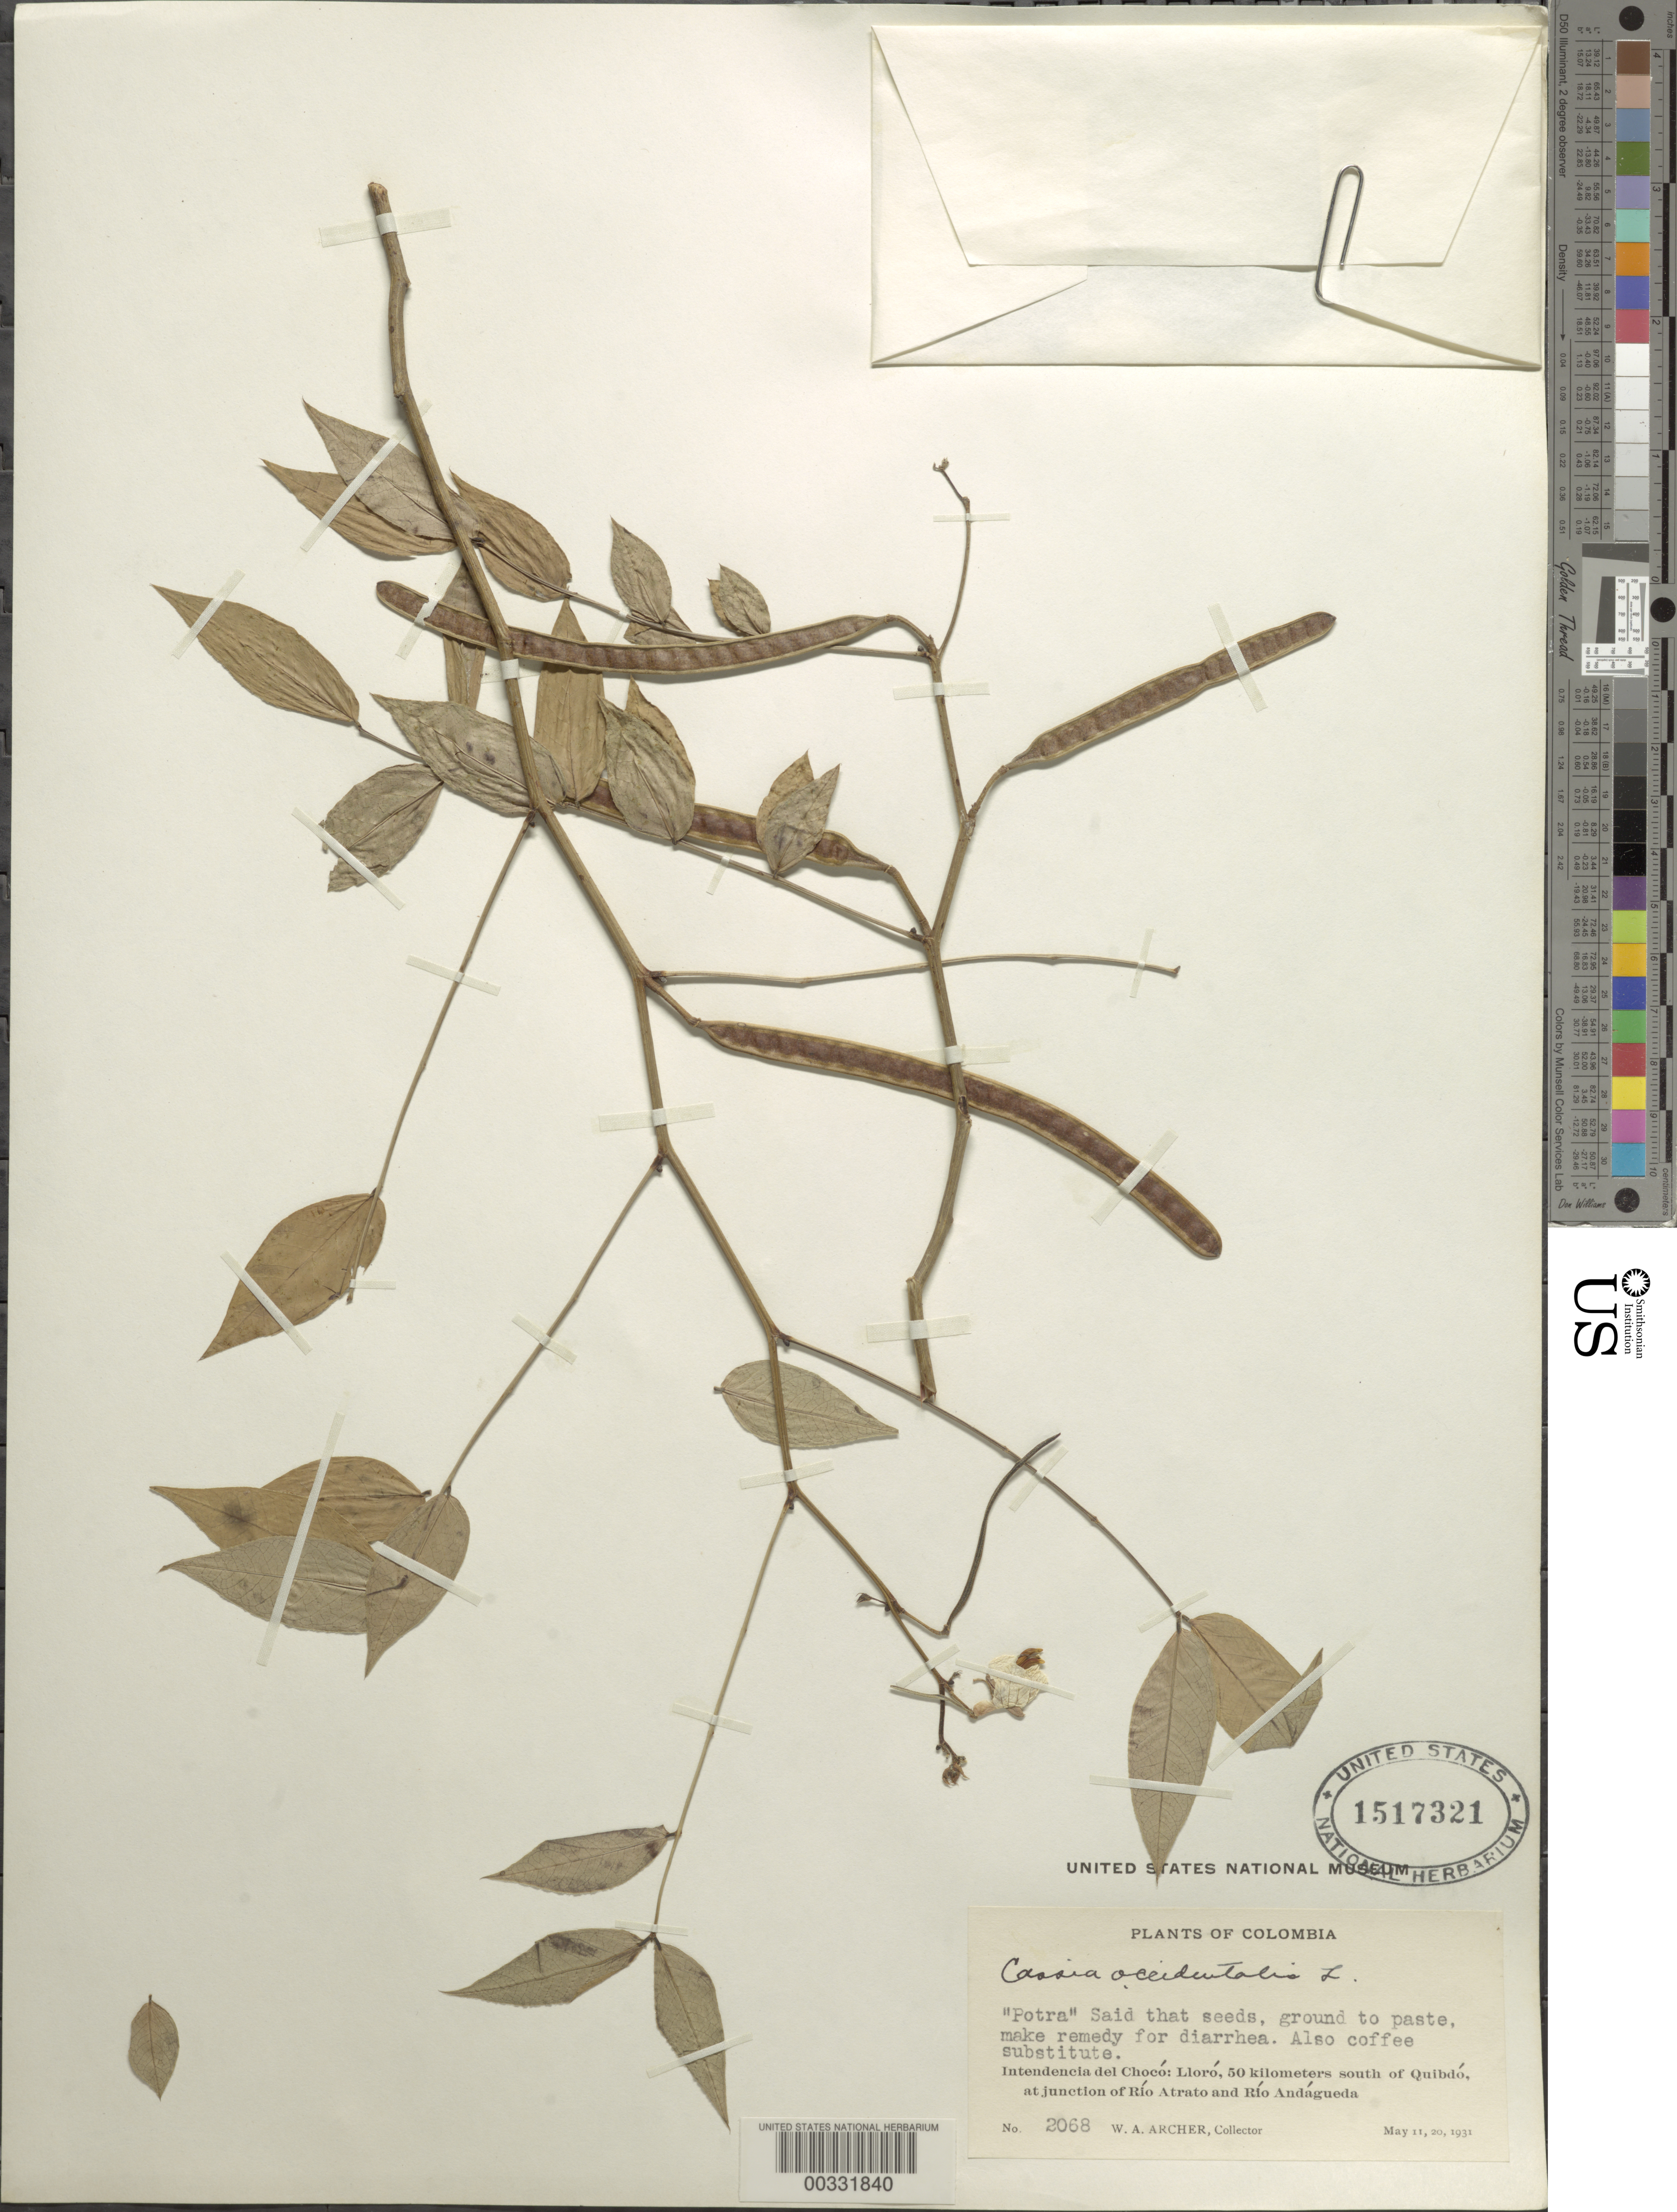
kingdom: Plantae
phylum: Tracheophyta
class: Magnoliopsida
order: Fabales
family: Fabaceae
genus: Senna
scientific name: Senna occidentalis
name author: (L.) Link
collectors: W. A. Archer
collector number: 2068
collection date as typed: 11 May 1931 and 20 May 1931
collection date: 1931-05-11,1931-05-20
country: Colombia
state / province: Chocó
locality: Lloro, 50 km S of Quibdo at junction of Rio Atrato and Rio Andagueda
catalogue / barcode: US 1517321